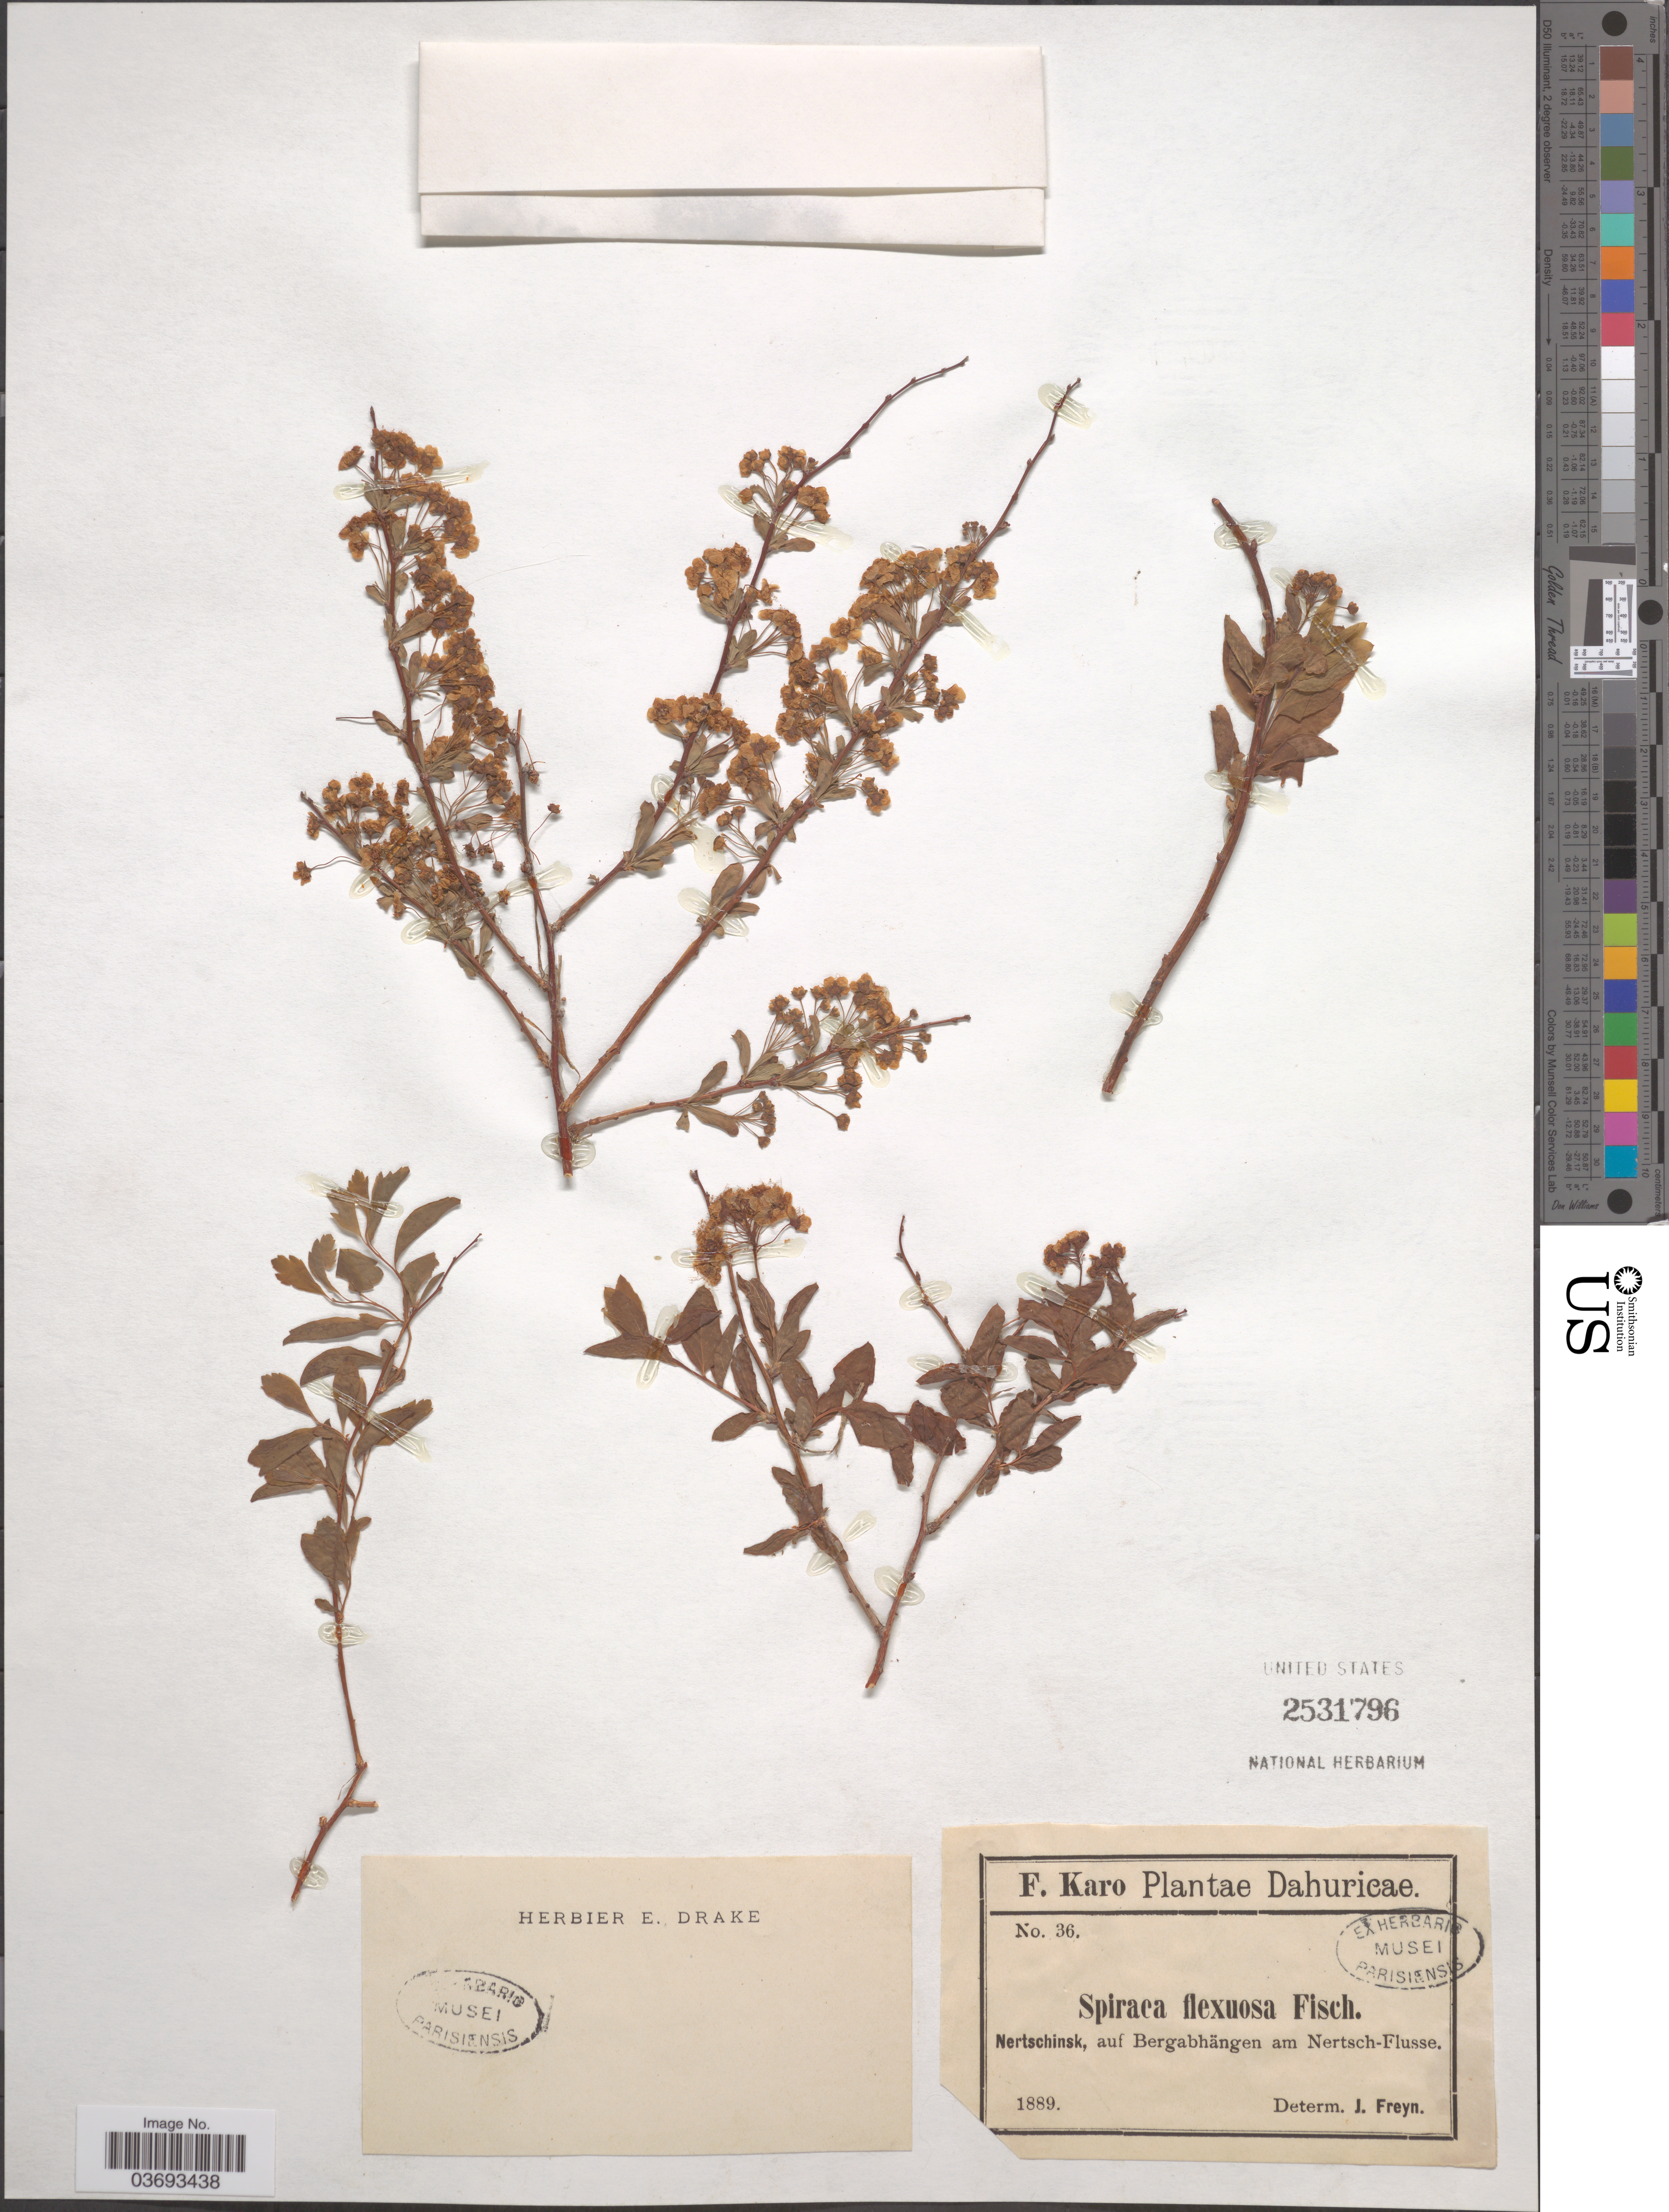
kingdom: Plantae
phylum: Tracheophyta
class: Magnoliopsida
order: Rosales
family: Rosaceae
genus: Spiraea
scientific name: Spiraea flexuosa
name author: Fisch. ex Cambess.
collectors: F. Karo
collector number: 36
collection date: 1889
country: Russian Federation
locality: Dahuricae. Nertschinsk, auf Bergabhängen am Nertsch-Flusse.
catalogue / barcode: US 2531796